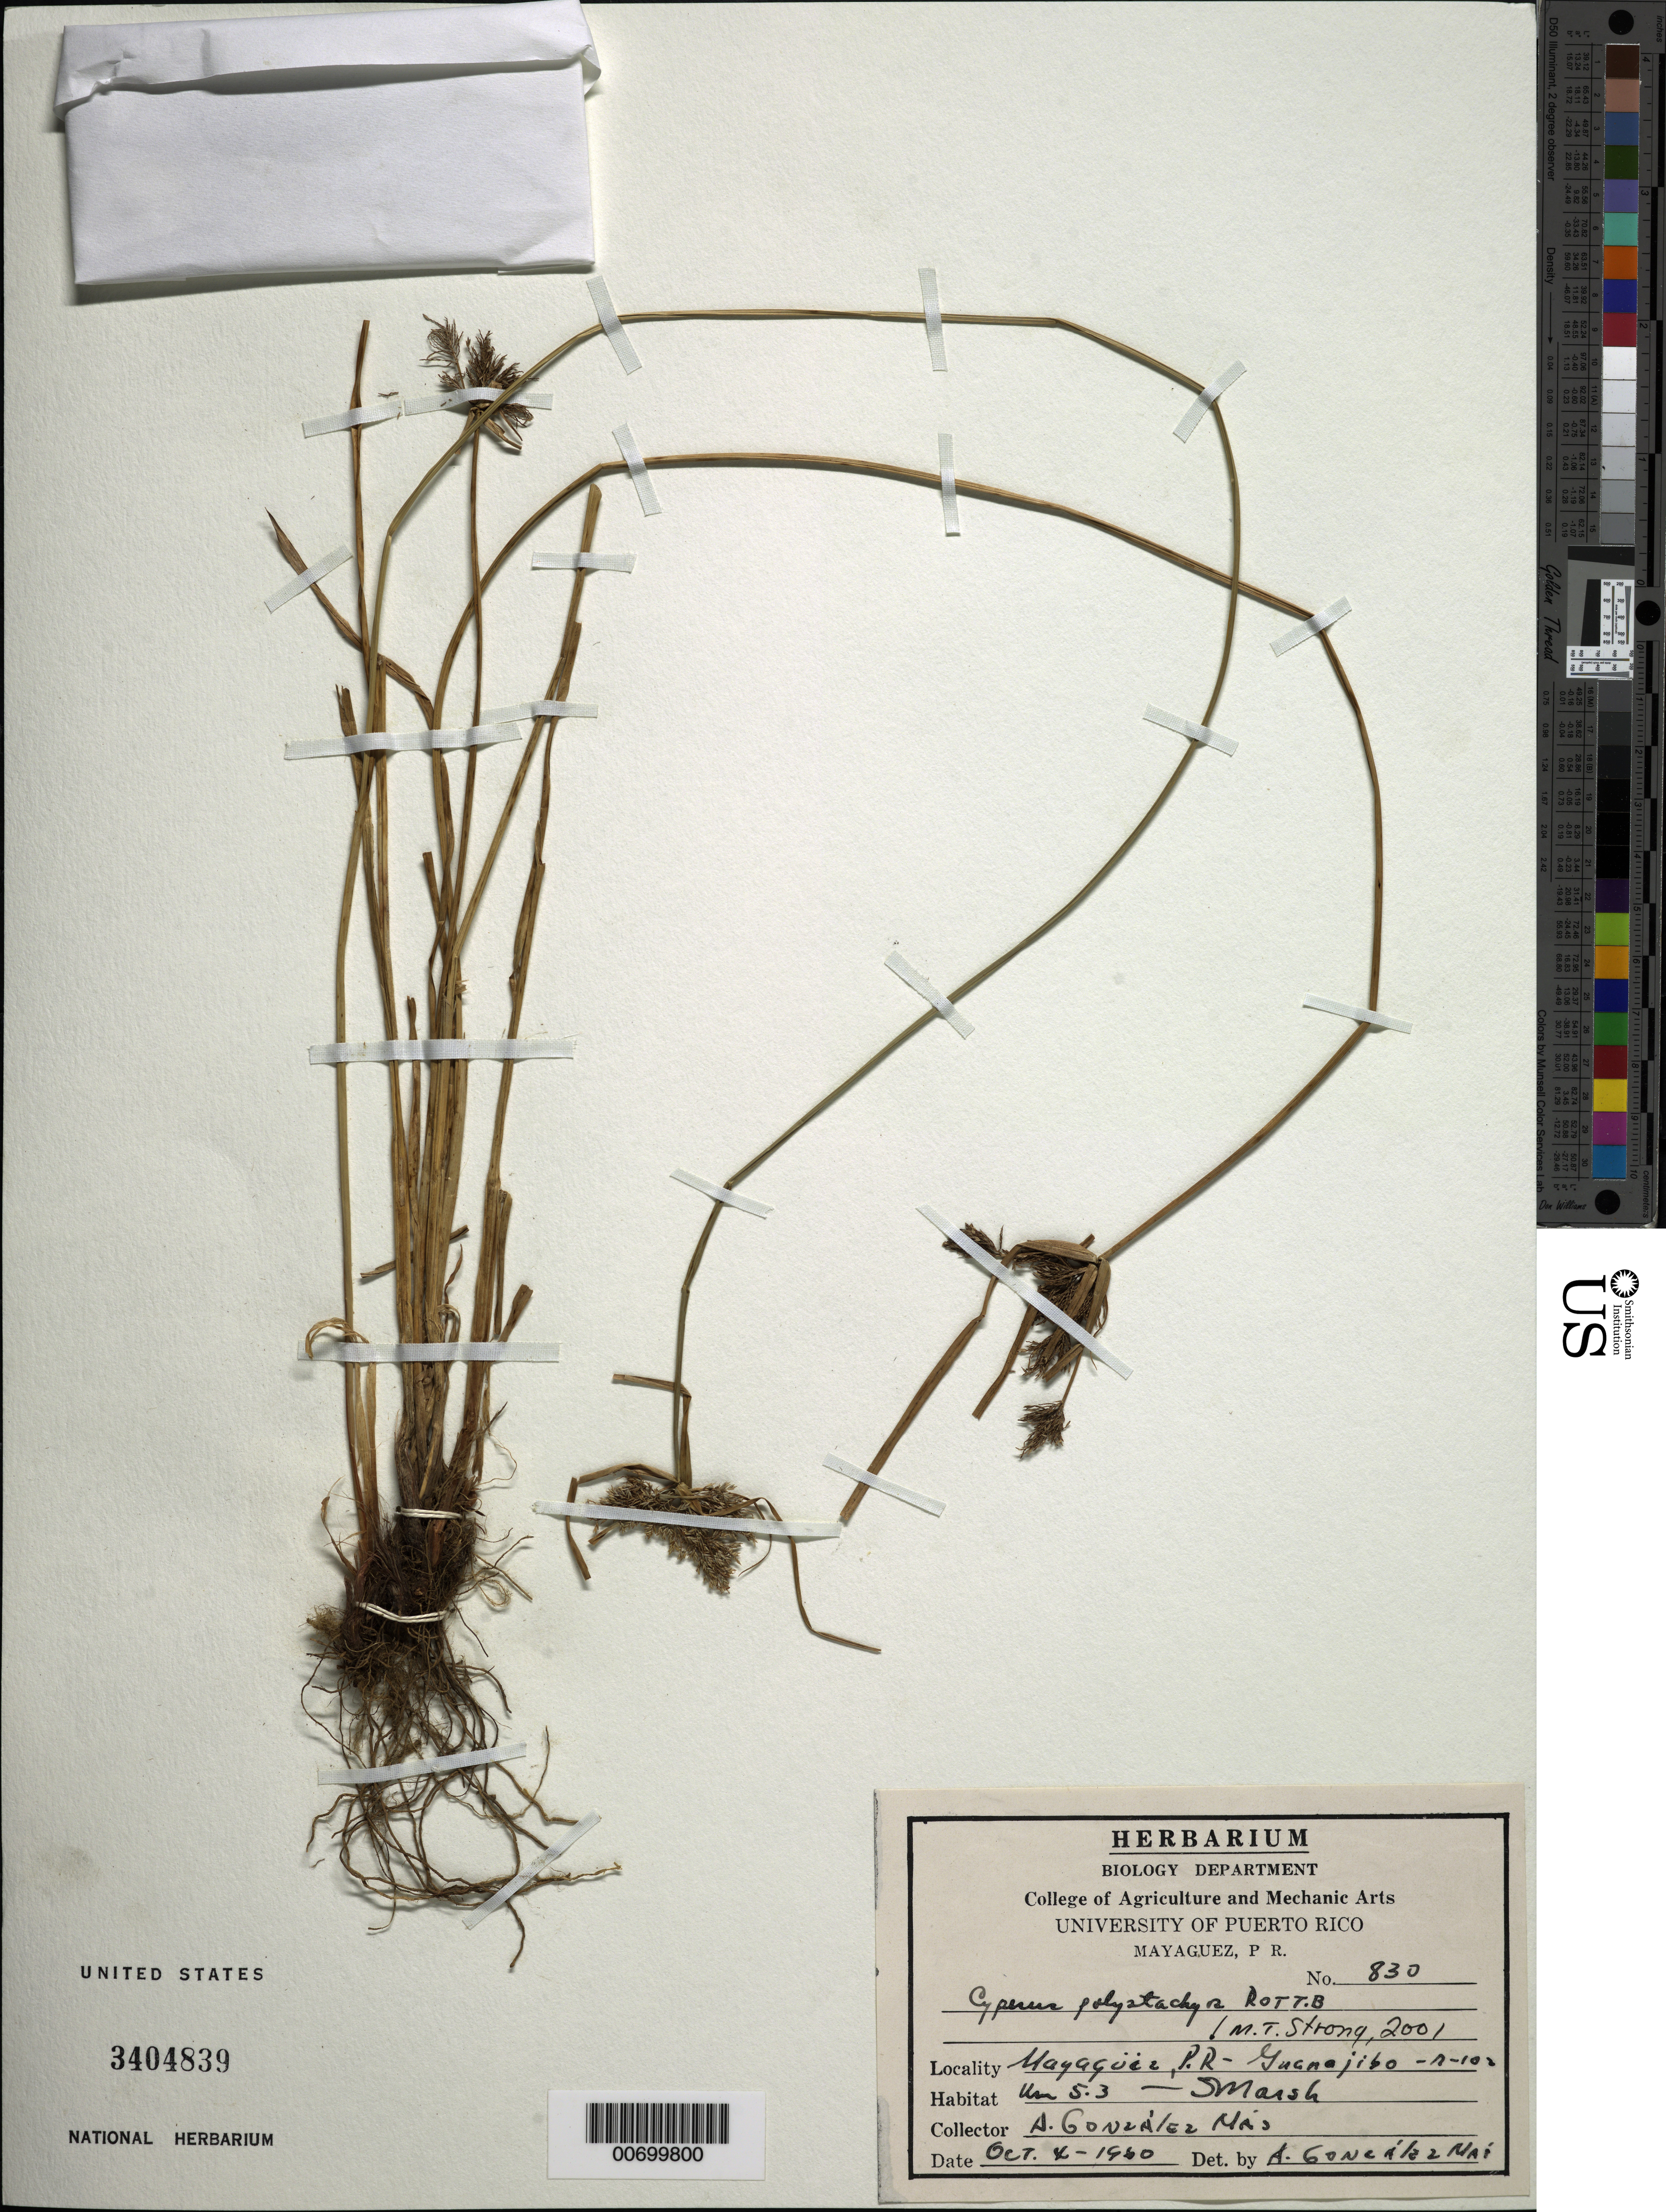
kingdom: Plantae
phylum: Tracheophyta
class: Liliopsida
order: Poales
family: Cyperaceae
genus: Cyperus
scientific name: Cyperus polystachyos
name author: Rottb.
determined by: Strong, M. T., (US), Smithsonian Institution - National Museum of Natural History (UNITED STATES)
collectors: A. González Más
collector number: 830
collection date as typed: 04 Oct 1960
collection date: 1960-10-04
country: Puerto Rico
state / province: Mayagüez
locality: Mayagüez: Guanajibo, Rd. 102, km 5.3.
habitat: Marsh.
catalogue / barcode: US 3404839